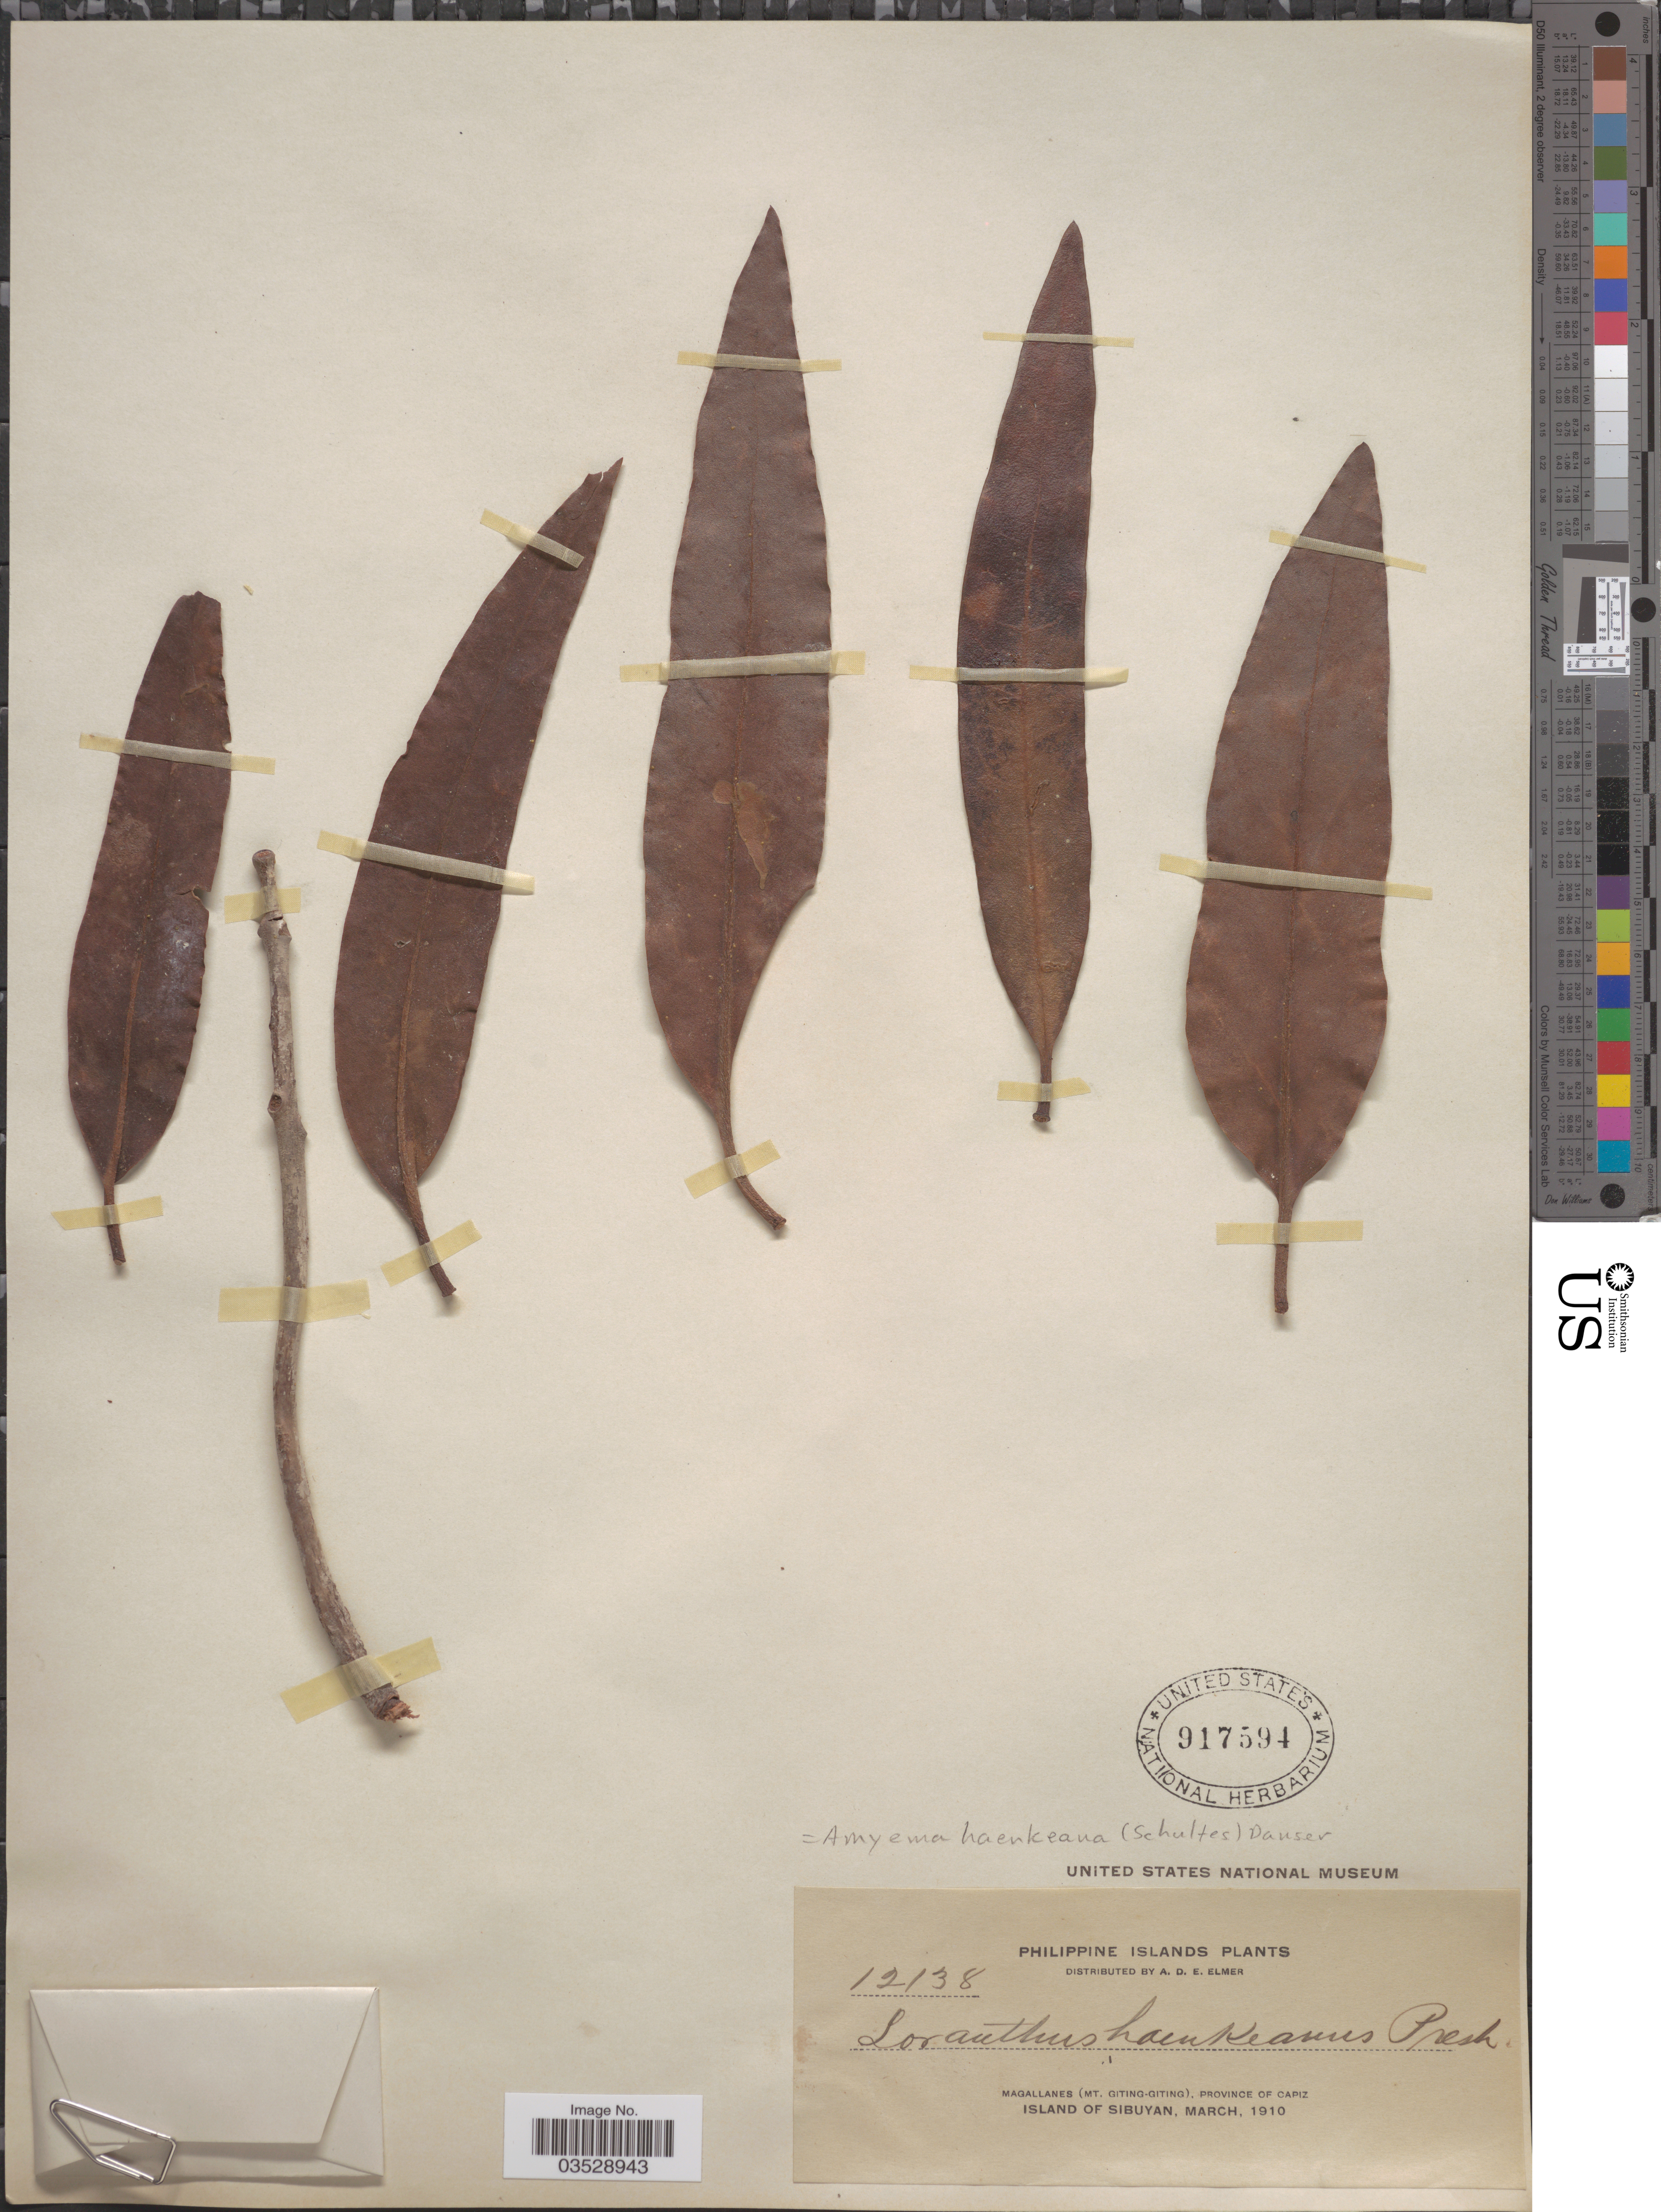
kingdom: Plantae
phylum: Tracheophyta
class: Magnoliopsida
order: Santalales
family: Loranthaceae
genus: Amyema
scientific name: Amyema haenkeana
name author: Danser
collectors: A. D. E. Elmer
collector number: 12138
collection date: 1910-03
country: Philippines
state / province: Western Visayas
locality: Philippine Islands. Magallanes (Mt. Giting-Giting). Province of Capiz. Island of Sibuyan.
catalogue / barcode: US 917594